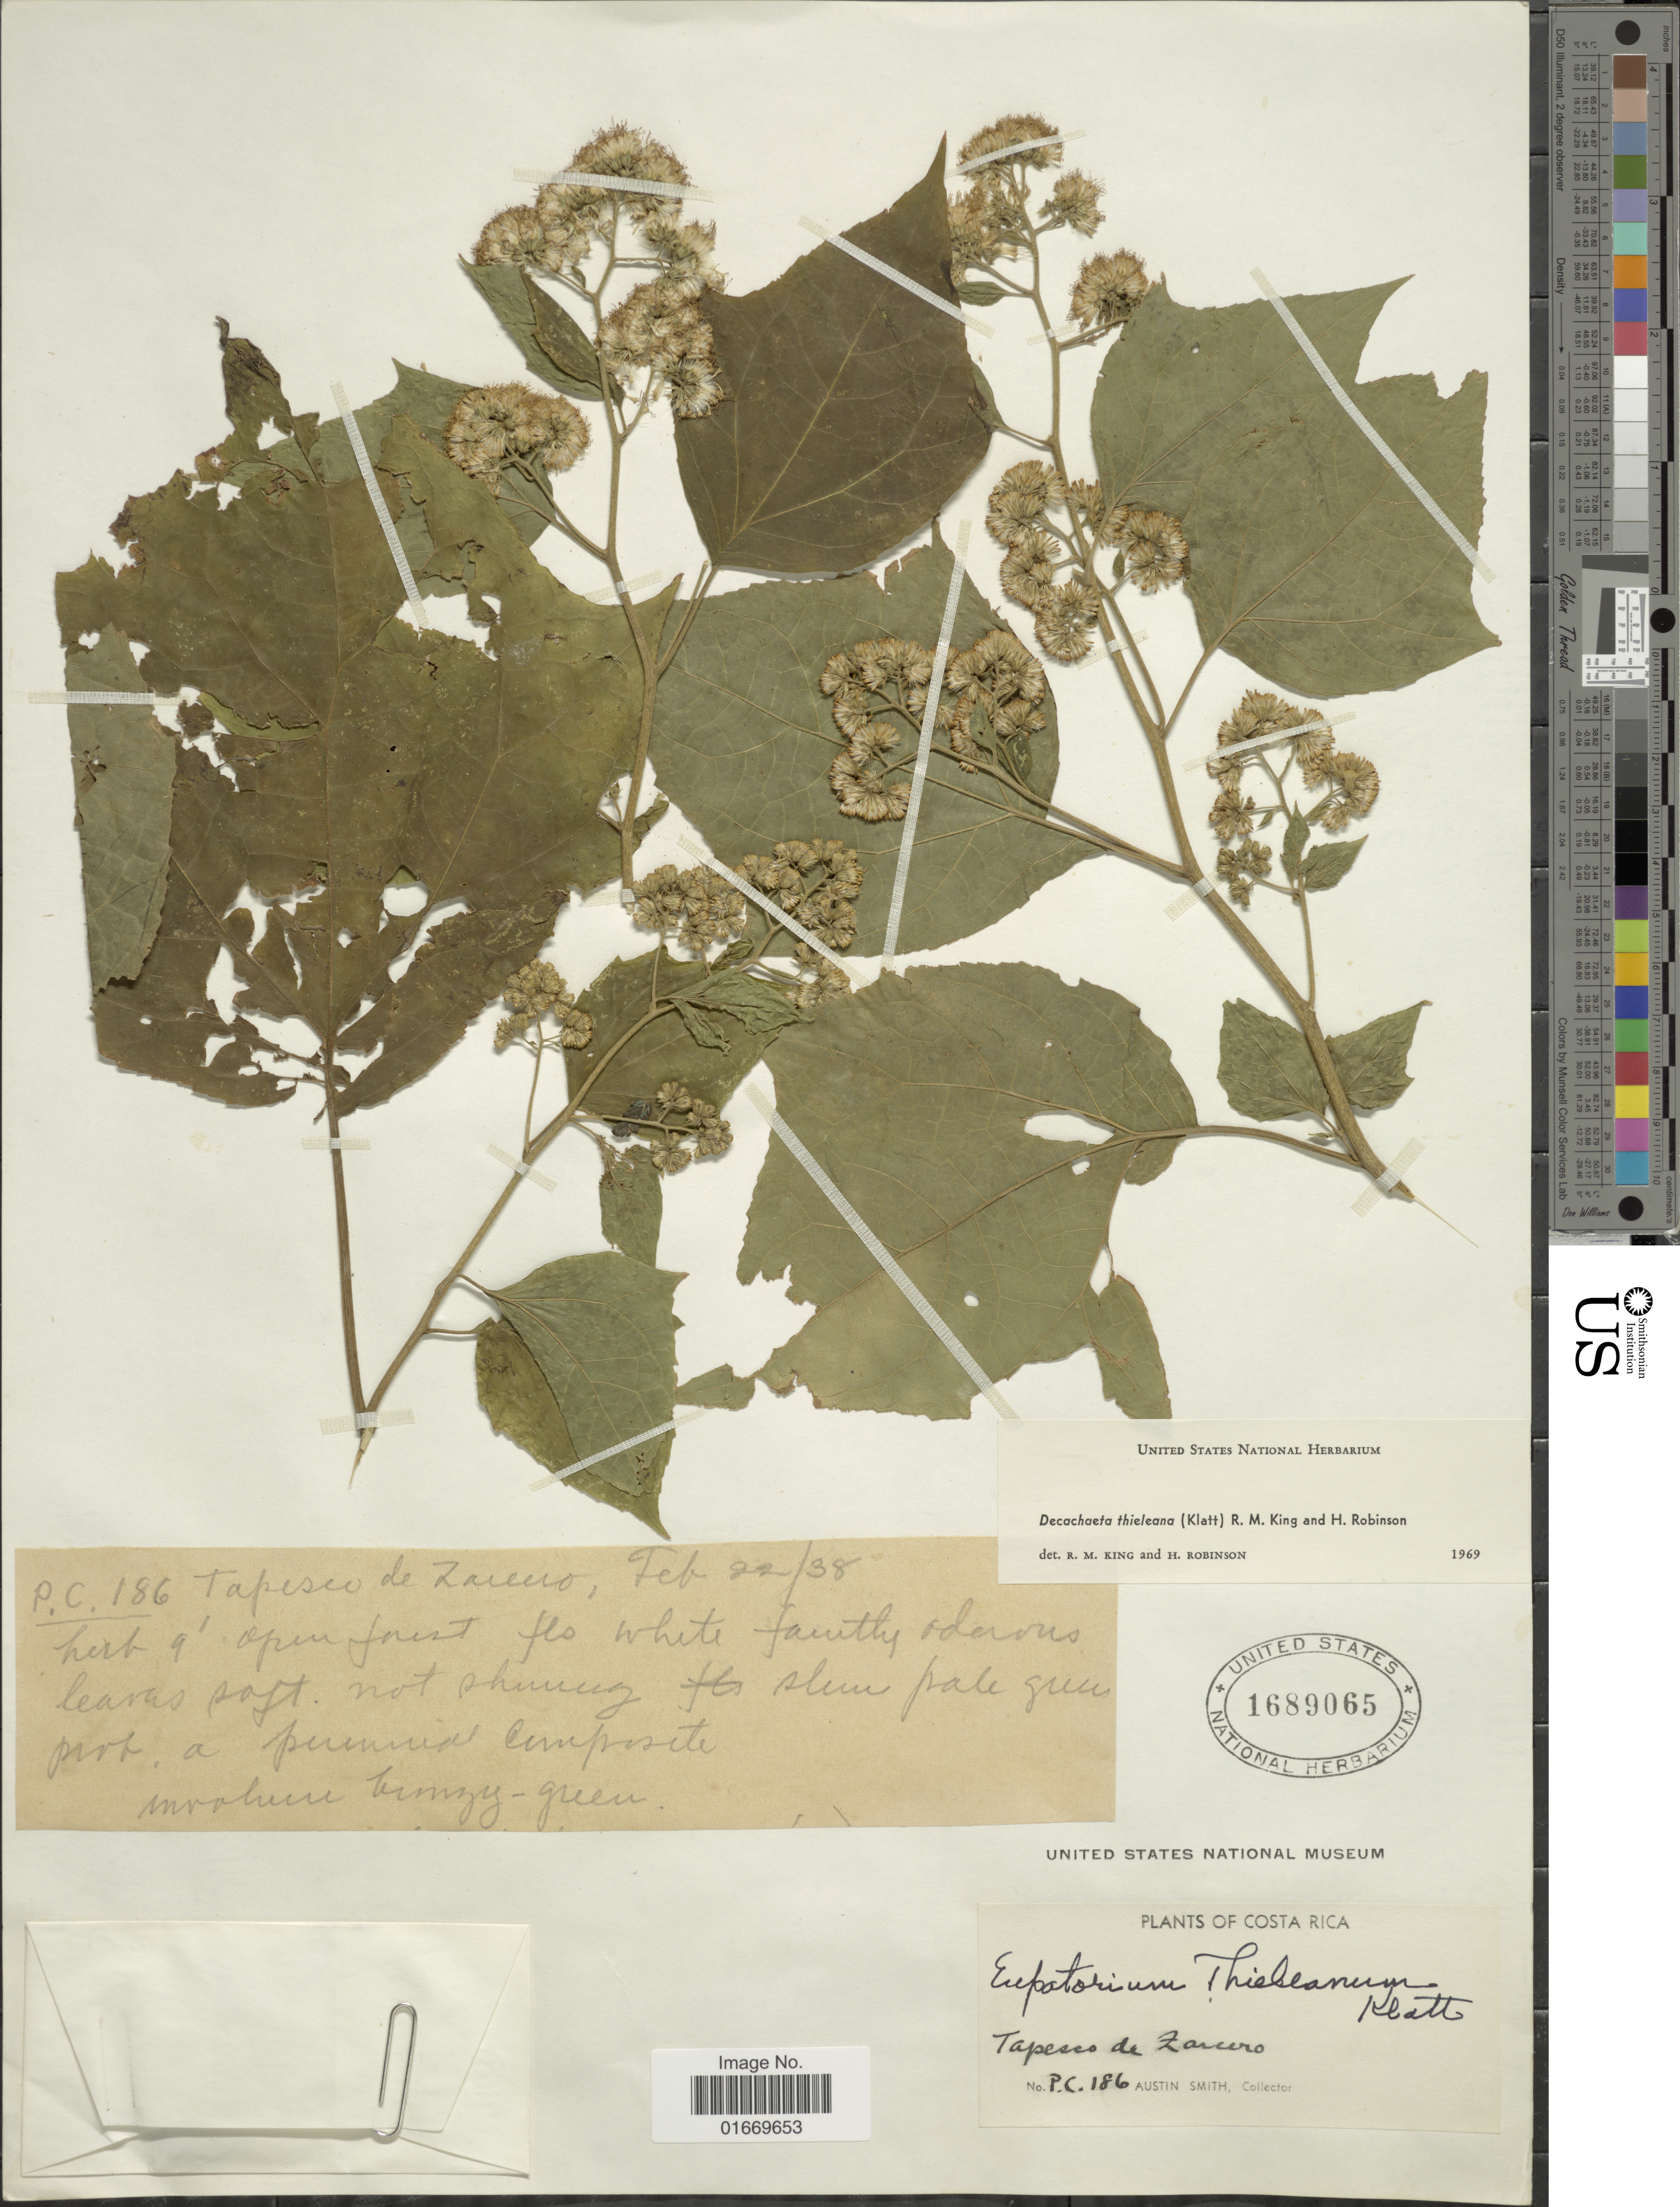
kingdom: Plantae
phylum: Tracheophyta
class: Magnoliopsida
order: Asterales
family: Asteraceae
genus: Decachaeta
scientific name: Decachaeta thieleana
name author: (Klatt) R.M. King & H. Rob.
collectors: Aust P. Smith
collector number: PC186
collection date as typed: Transcribed d/m/y: 22/2/38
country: Costa Rica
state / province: Alajuela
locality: Tapesco de Zarcero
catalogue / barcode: US 1689065